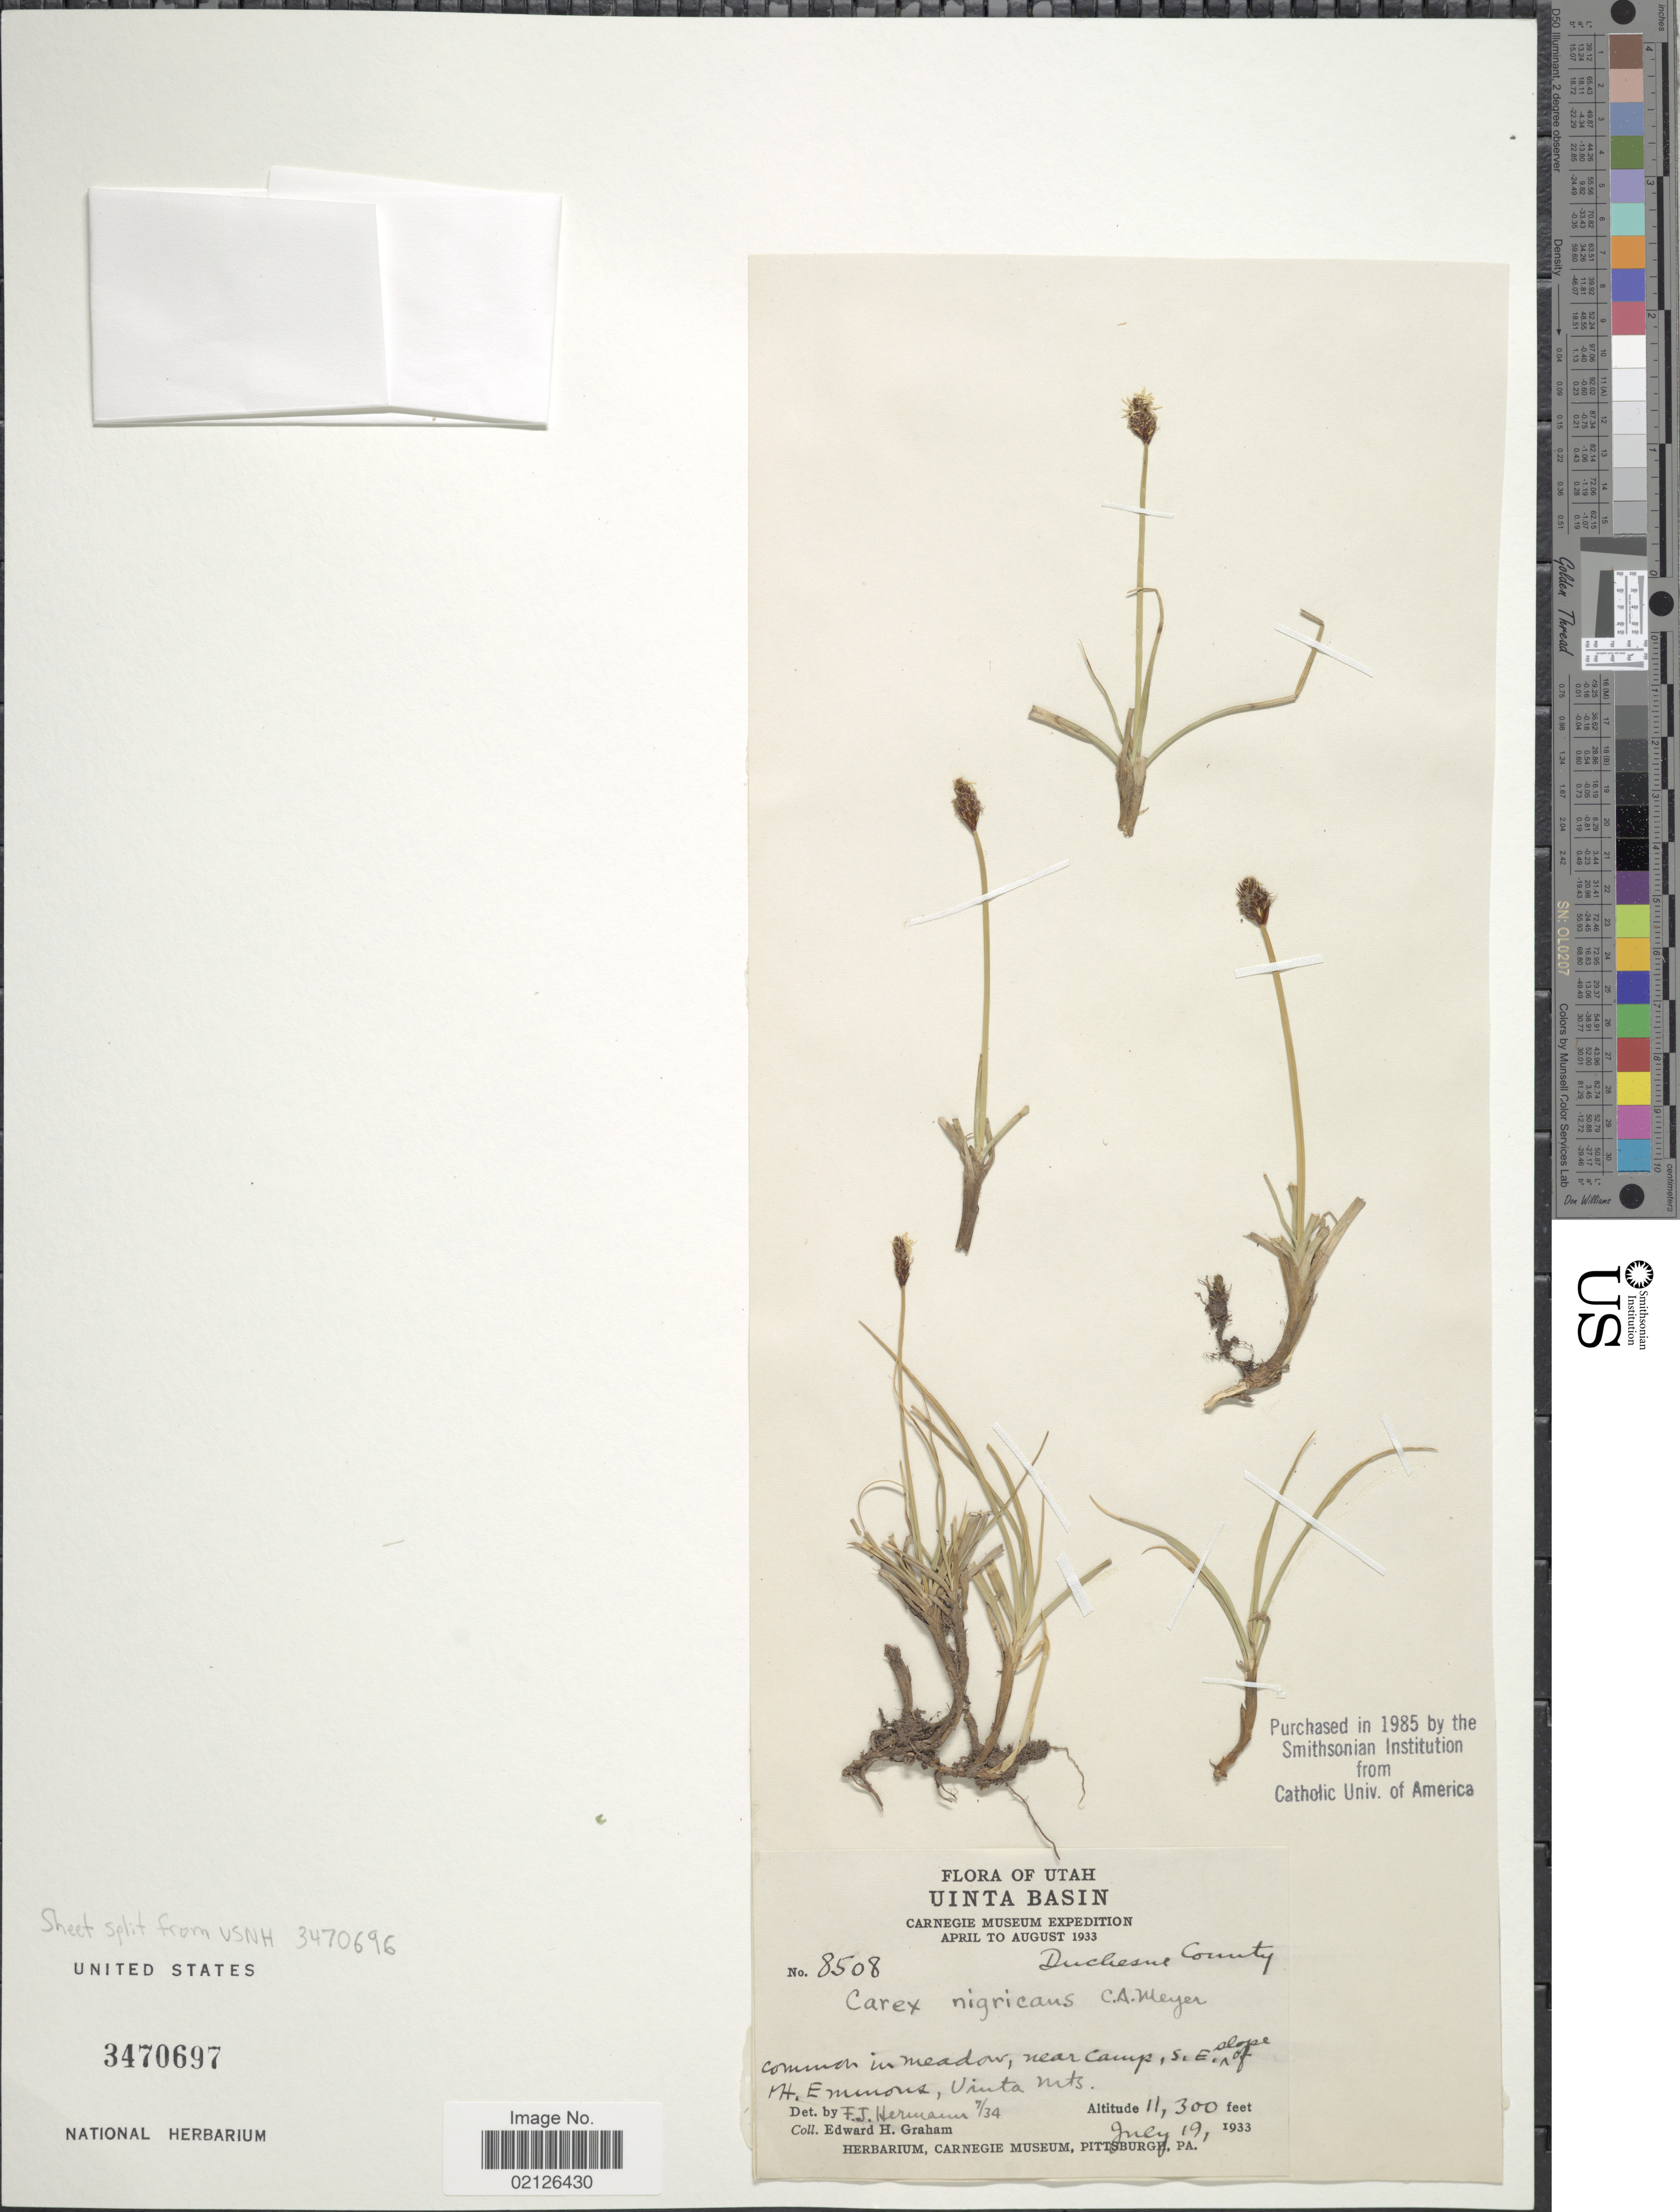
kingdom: Plantae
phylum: Tracheophyta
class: Liliopsida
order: Poales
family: Cyperaceae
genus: Carex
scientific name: Carex nigricans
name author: C.A. Mey.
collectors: E. H. Graham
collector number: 8508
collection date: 1933-07-19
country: United States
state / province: Utah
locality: Uinta Basin, in meadow, near camp, S.E. slope of Mt. Emmons, Uinta Mts.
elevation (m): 3444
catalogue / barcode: US 3470697